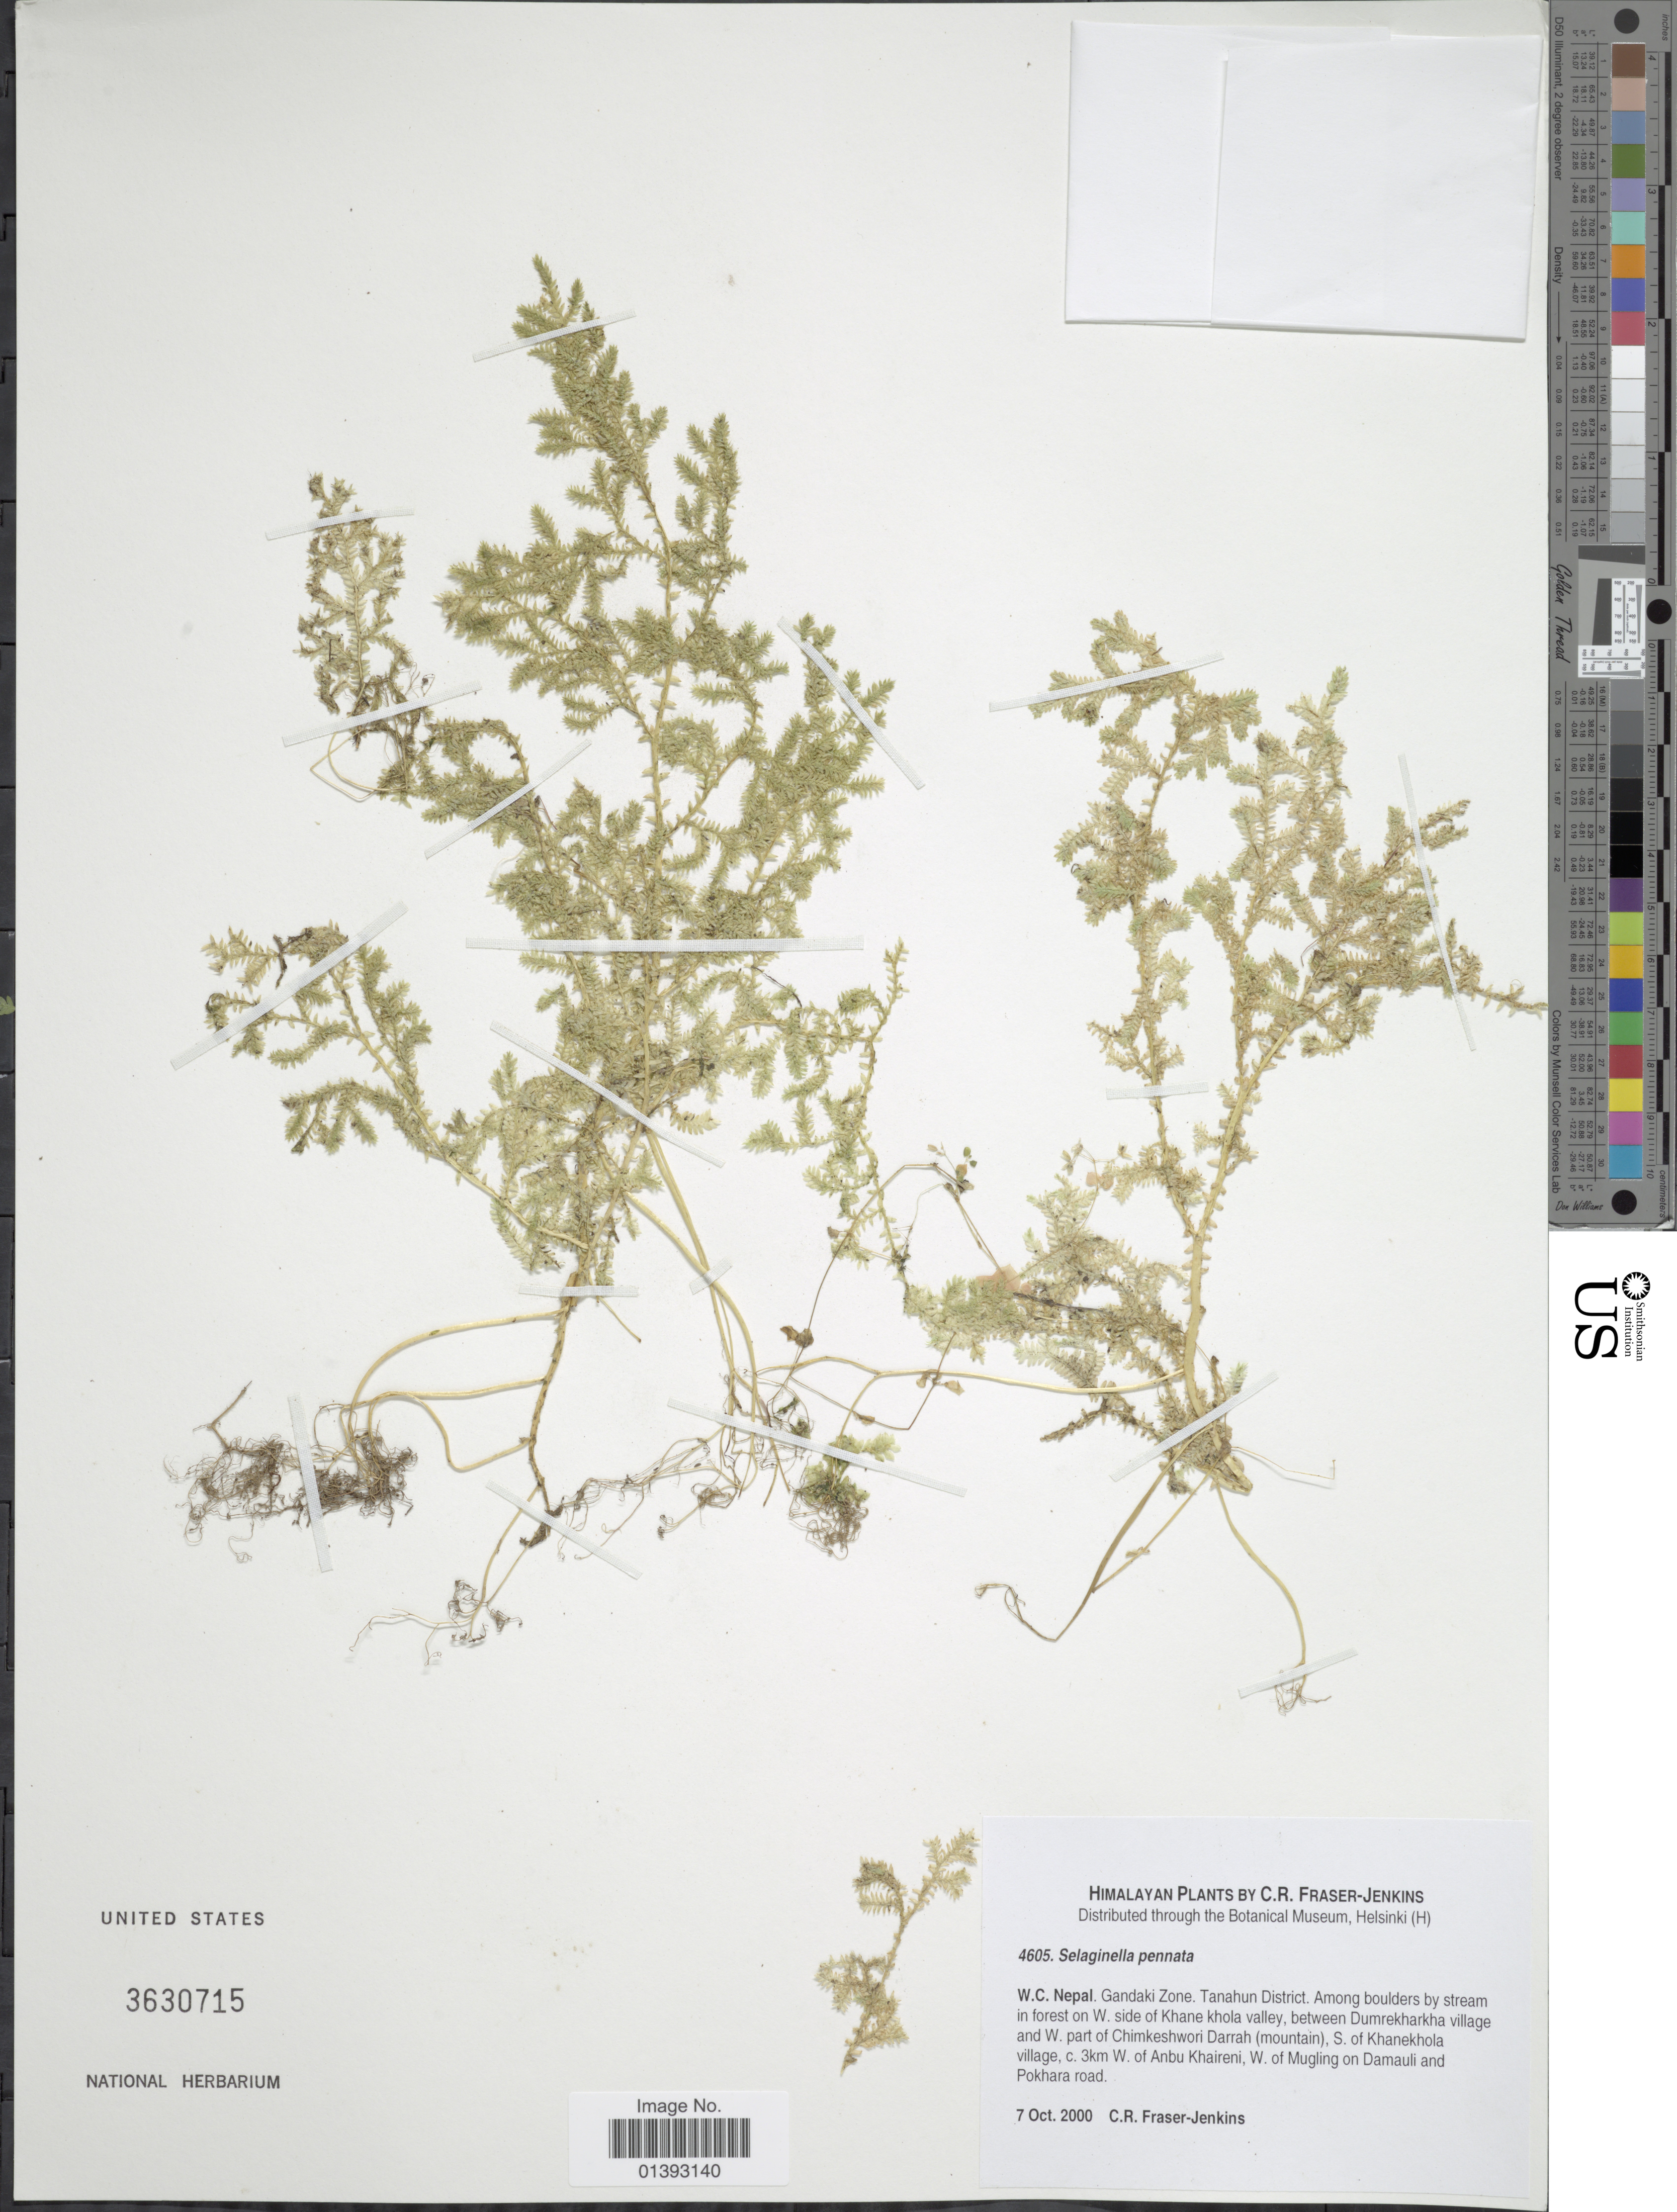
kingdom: Plantae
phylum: Tracheophyta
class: Lycopodiopsida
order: Selaginellales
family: Selaginellaceae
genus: Selaginella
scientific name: Selaginella pennata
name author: (D. Don) Spring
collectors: C. R. Fraser-Jenkins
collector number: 4605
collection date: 2000-10-07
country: Nepal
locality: W.C. Nepal, Gandaki Zone, Tanahun District, among boulders by stream in forest on W. side of Khane khola valley, between Dumrekharka village and W. part of Chimkeshwori Darrah(mountain) S. of Khanekhola village, c. 3km W of Anbu Khaireni, W. of Mugling on Damauli and Pokhara road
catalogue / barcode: US 3630715